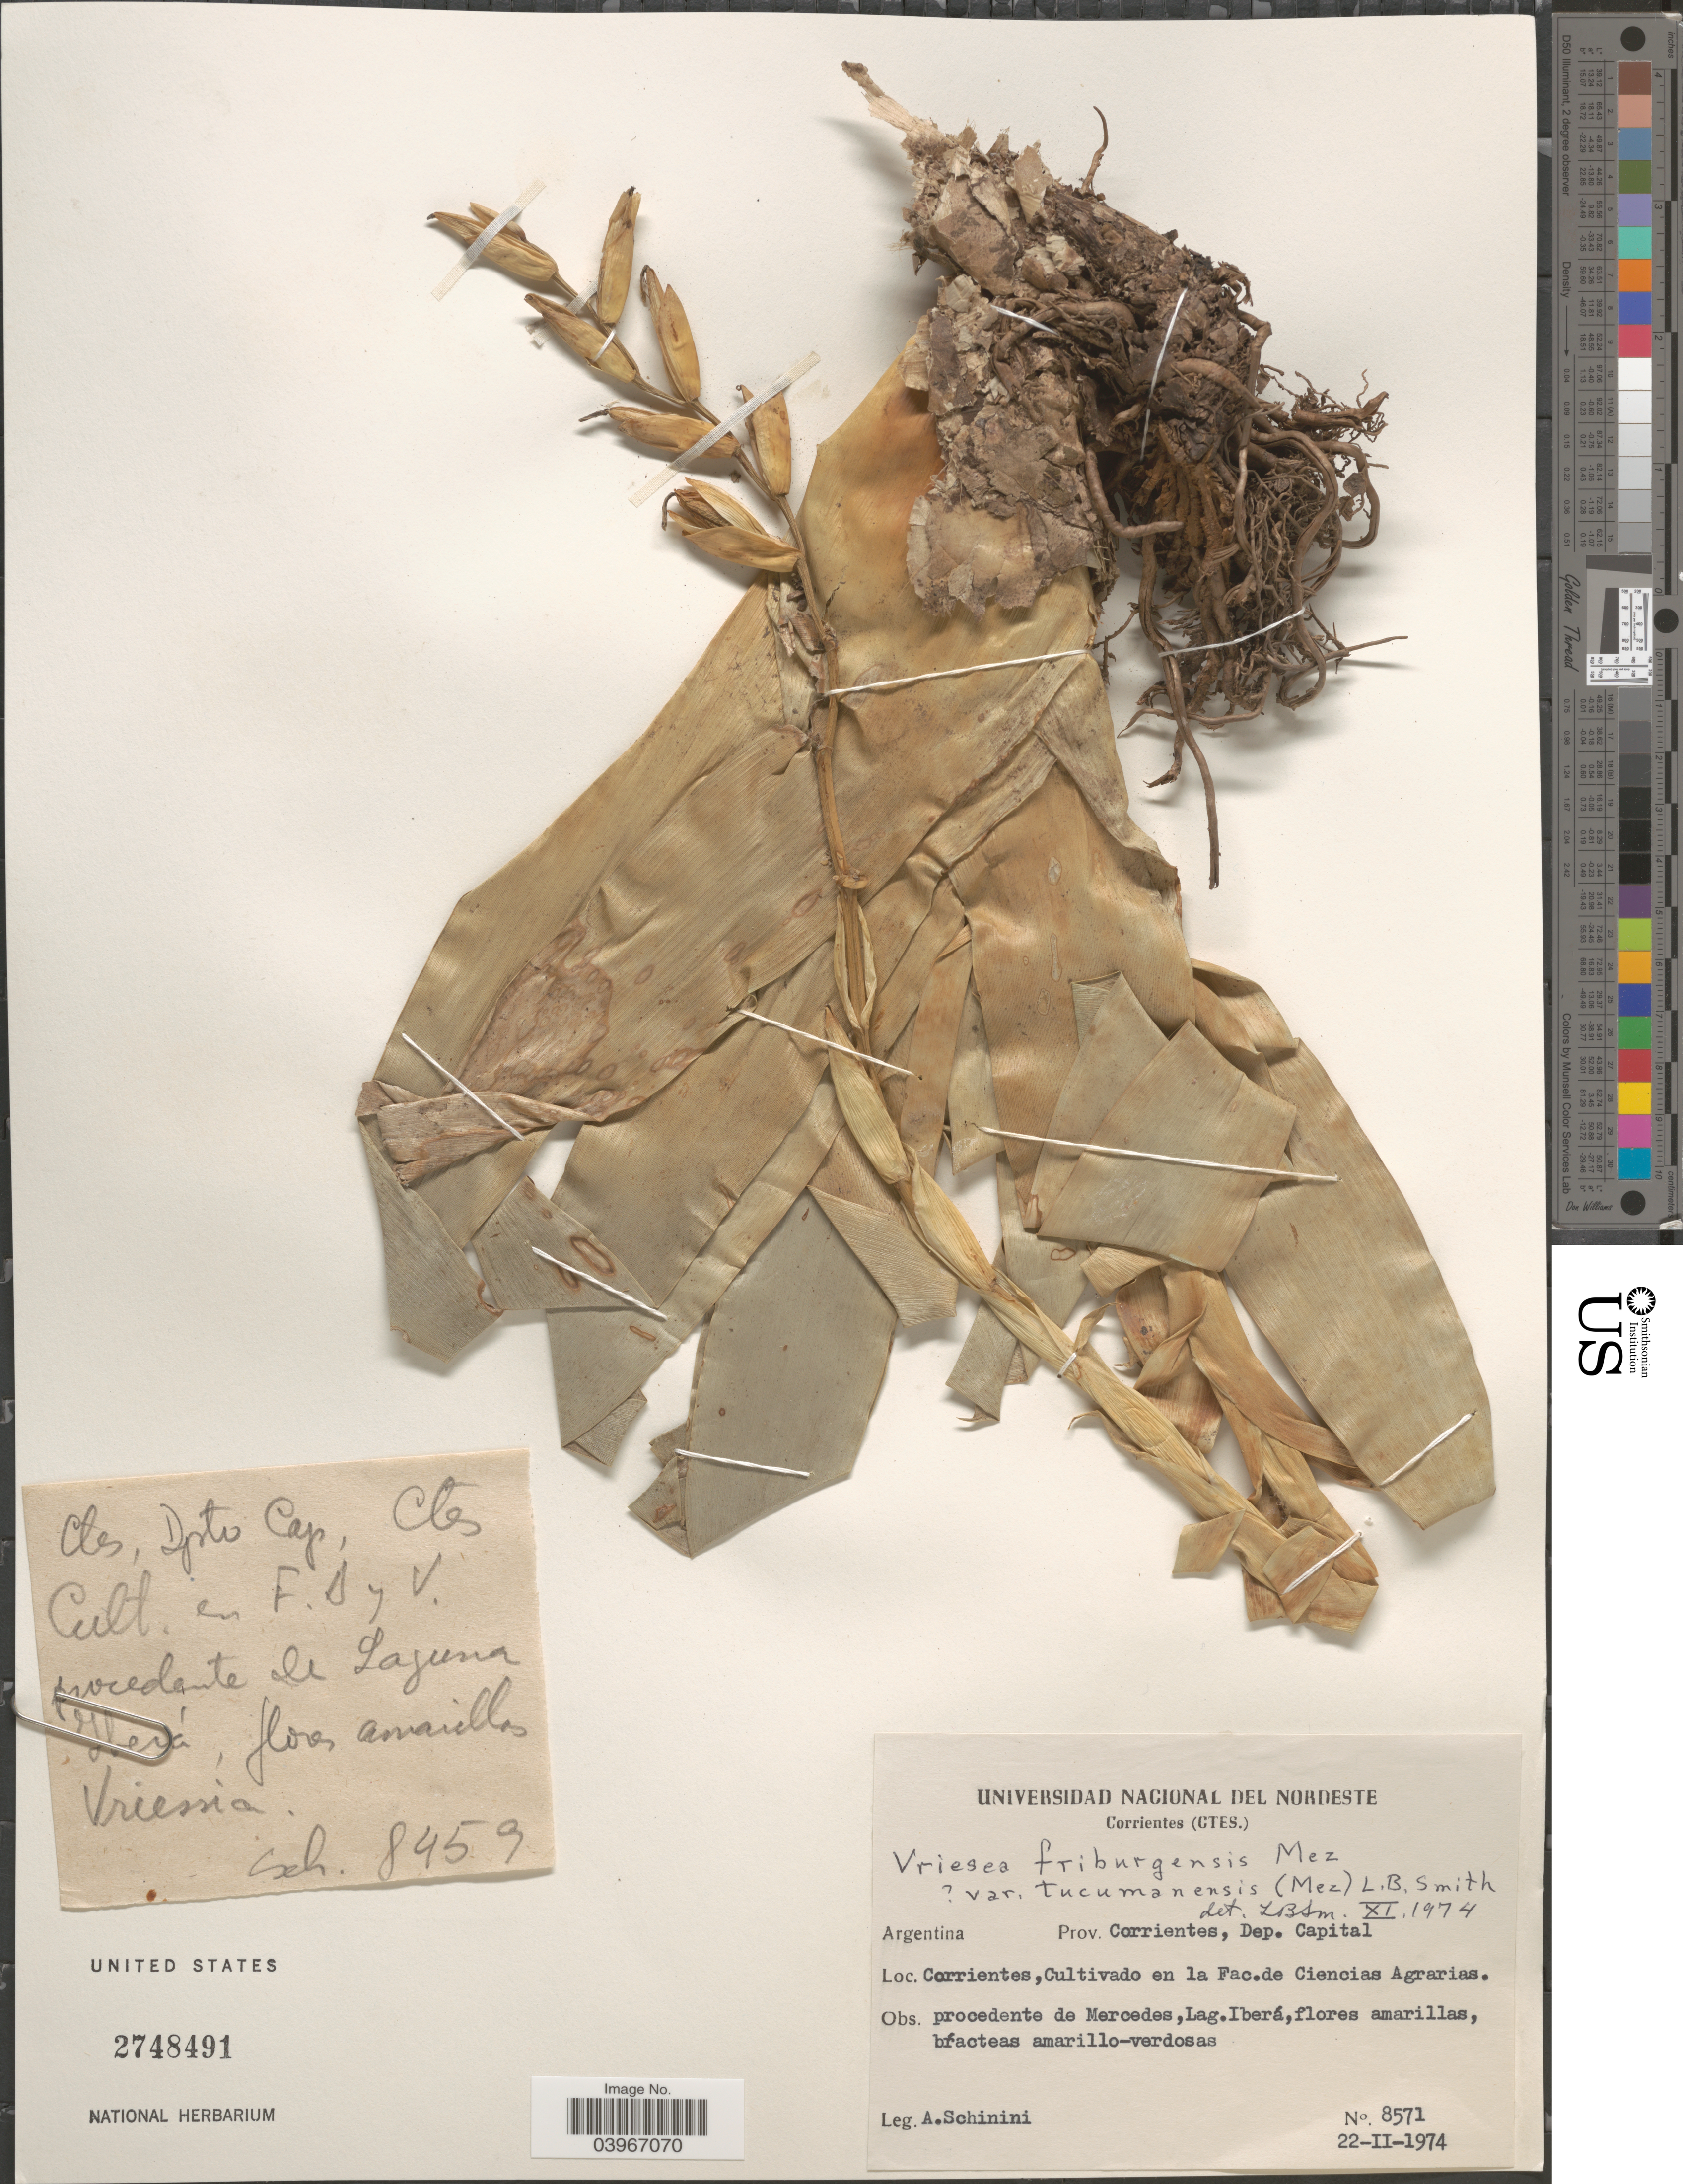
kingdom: Plantae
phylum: Tracheophyta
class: Liliopsida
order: Poales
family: Bromeliaceae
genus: Vriesea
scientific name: Vriesea friburgensis var. tucumanensis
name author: (Mez) L.B. Sm.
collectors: A. Schinini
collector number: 8571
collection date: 1974-02-22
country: Argentina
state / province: Corrientes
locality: Dep. Capital. En la Fac. de Ciencias Agrarias.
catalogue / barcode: US 2748491